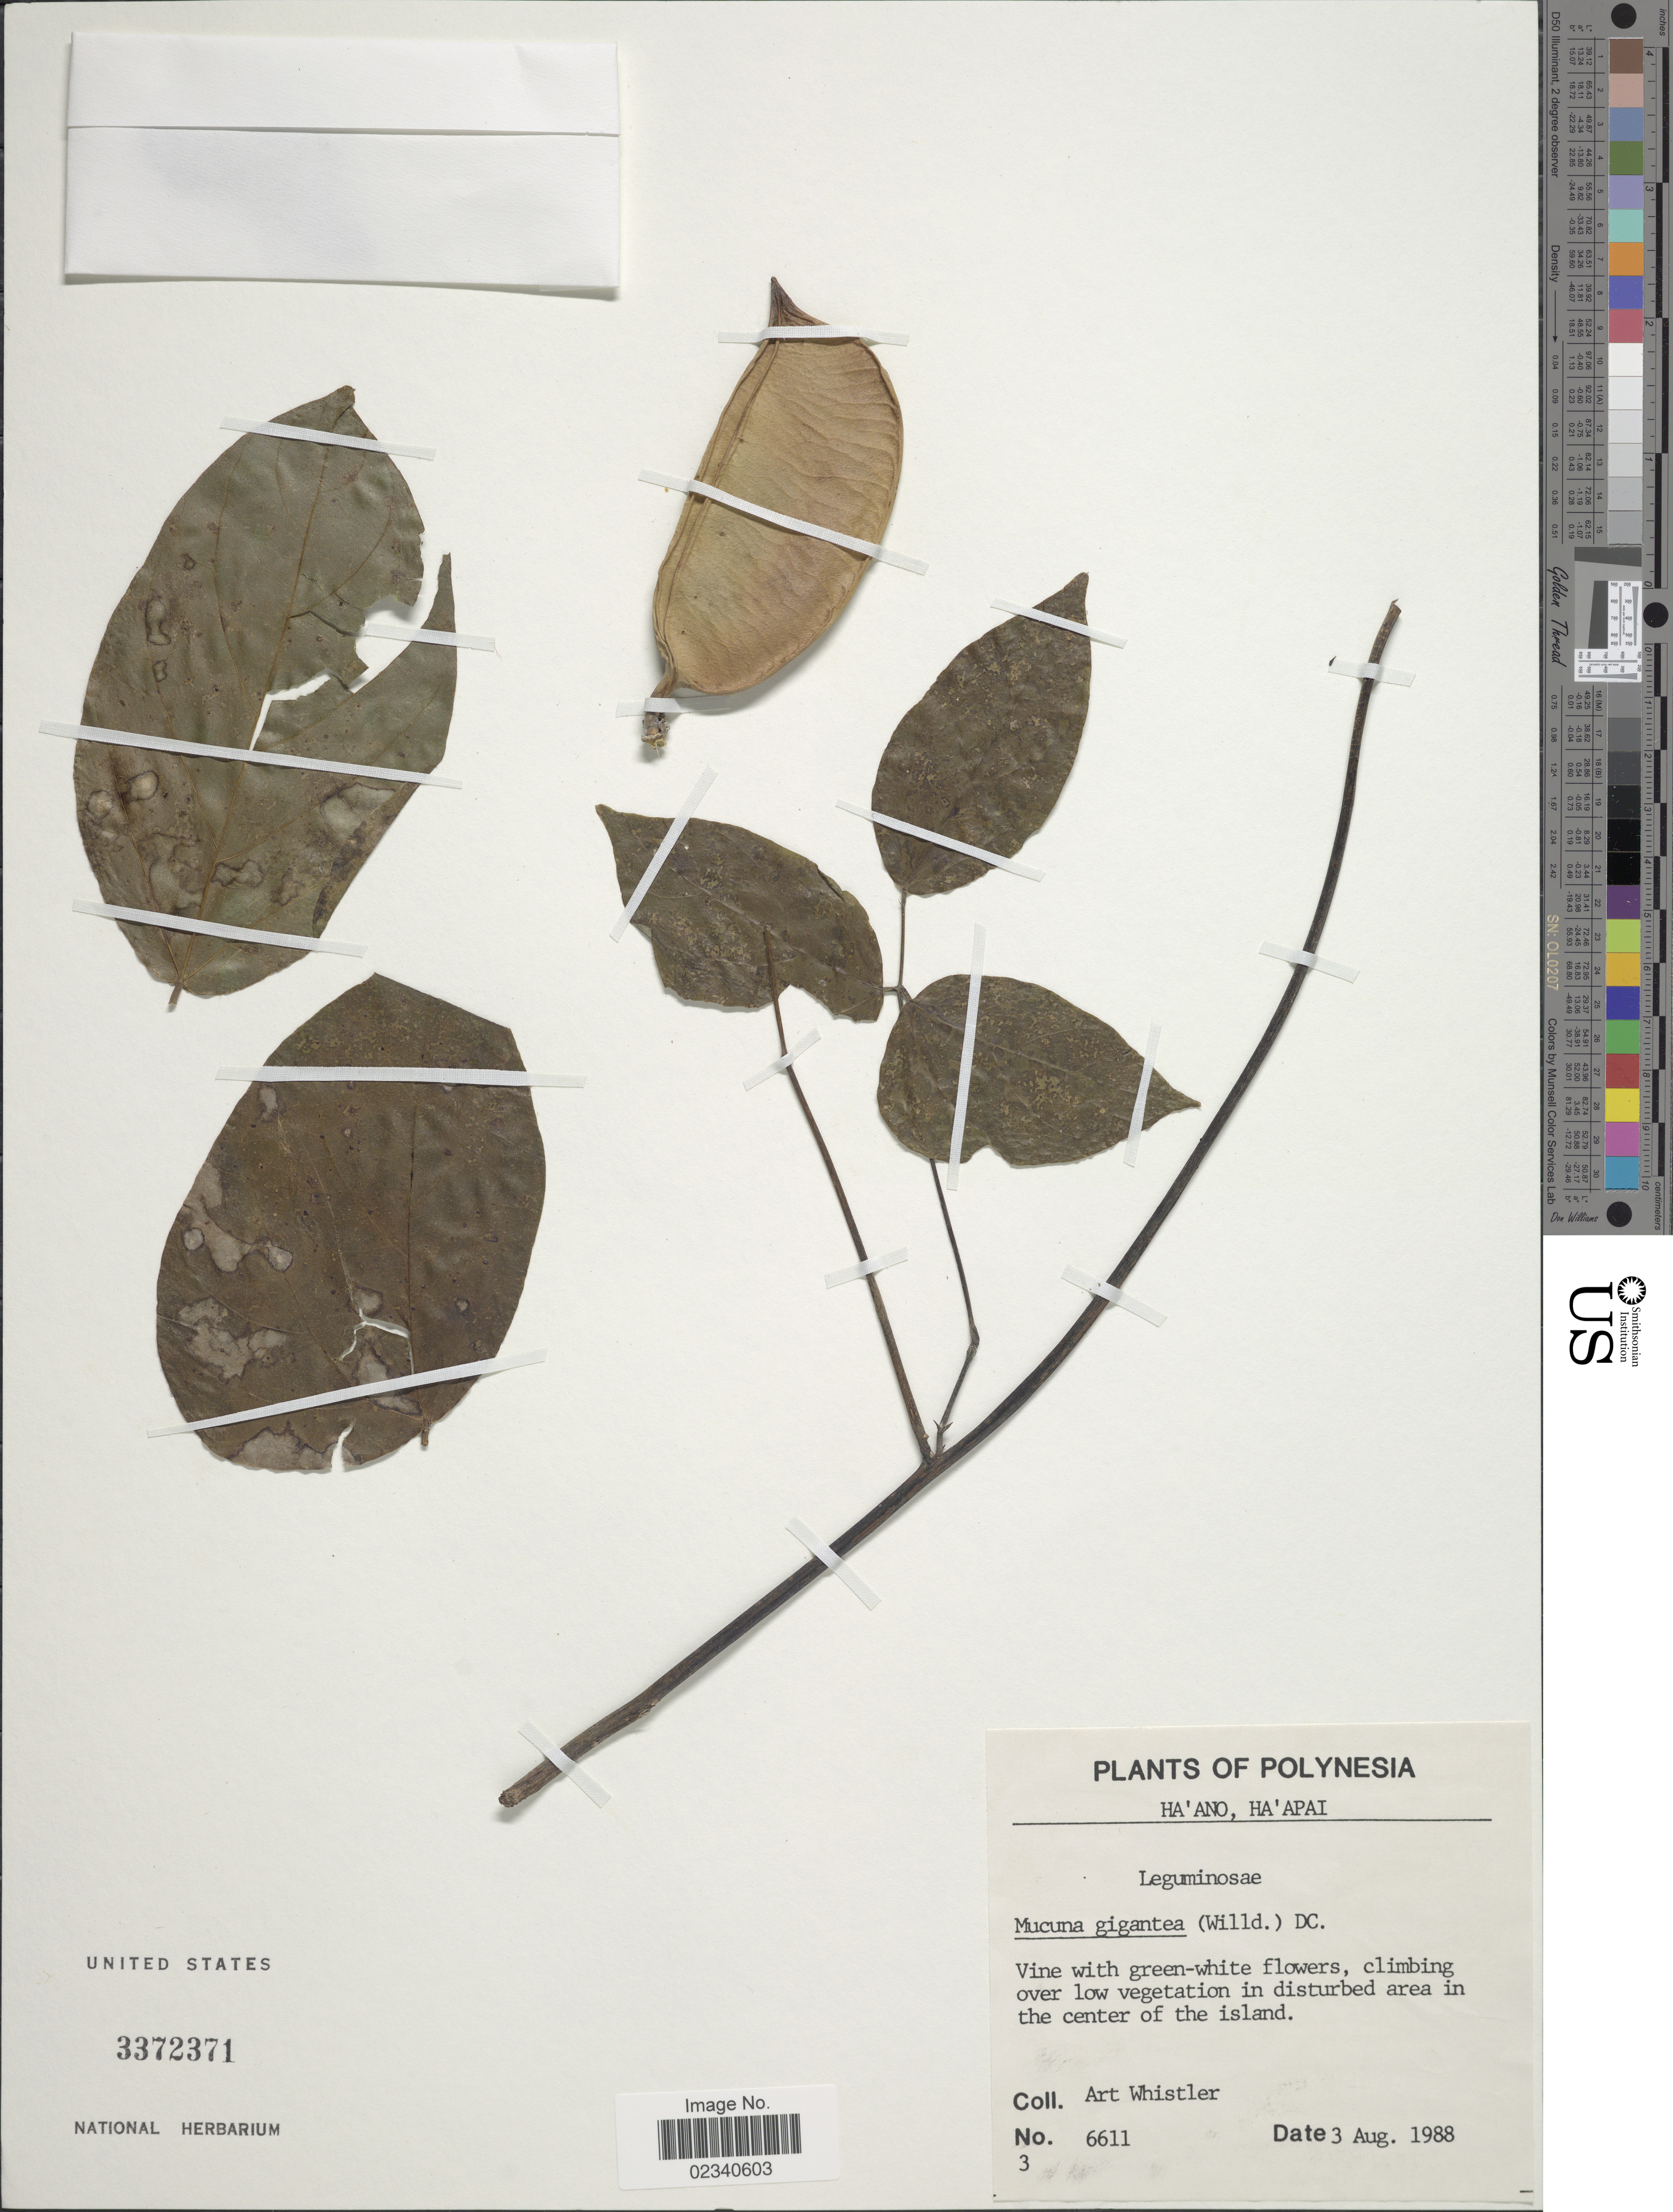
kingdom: Plantae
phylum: Tracheophyta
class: Magnoliopsida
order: Fabales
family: Fabaceae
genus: Mucuna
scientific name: Mucuna gigantea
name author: (Willd.) DC.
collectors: A. Whistler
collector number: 6611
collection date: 1988-08-03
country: Tonga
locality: Polynesia. Ha'Ano, Ha'Apai. center of the island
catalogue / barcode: US 3372371